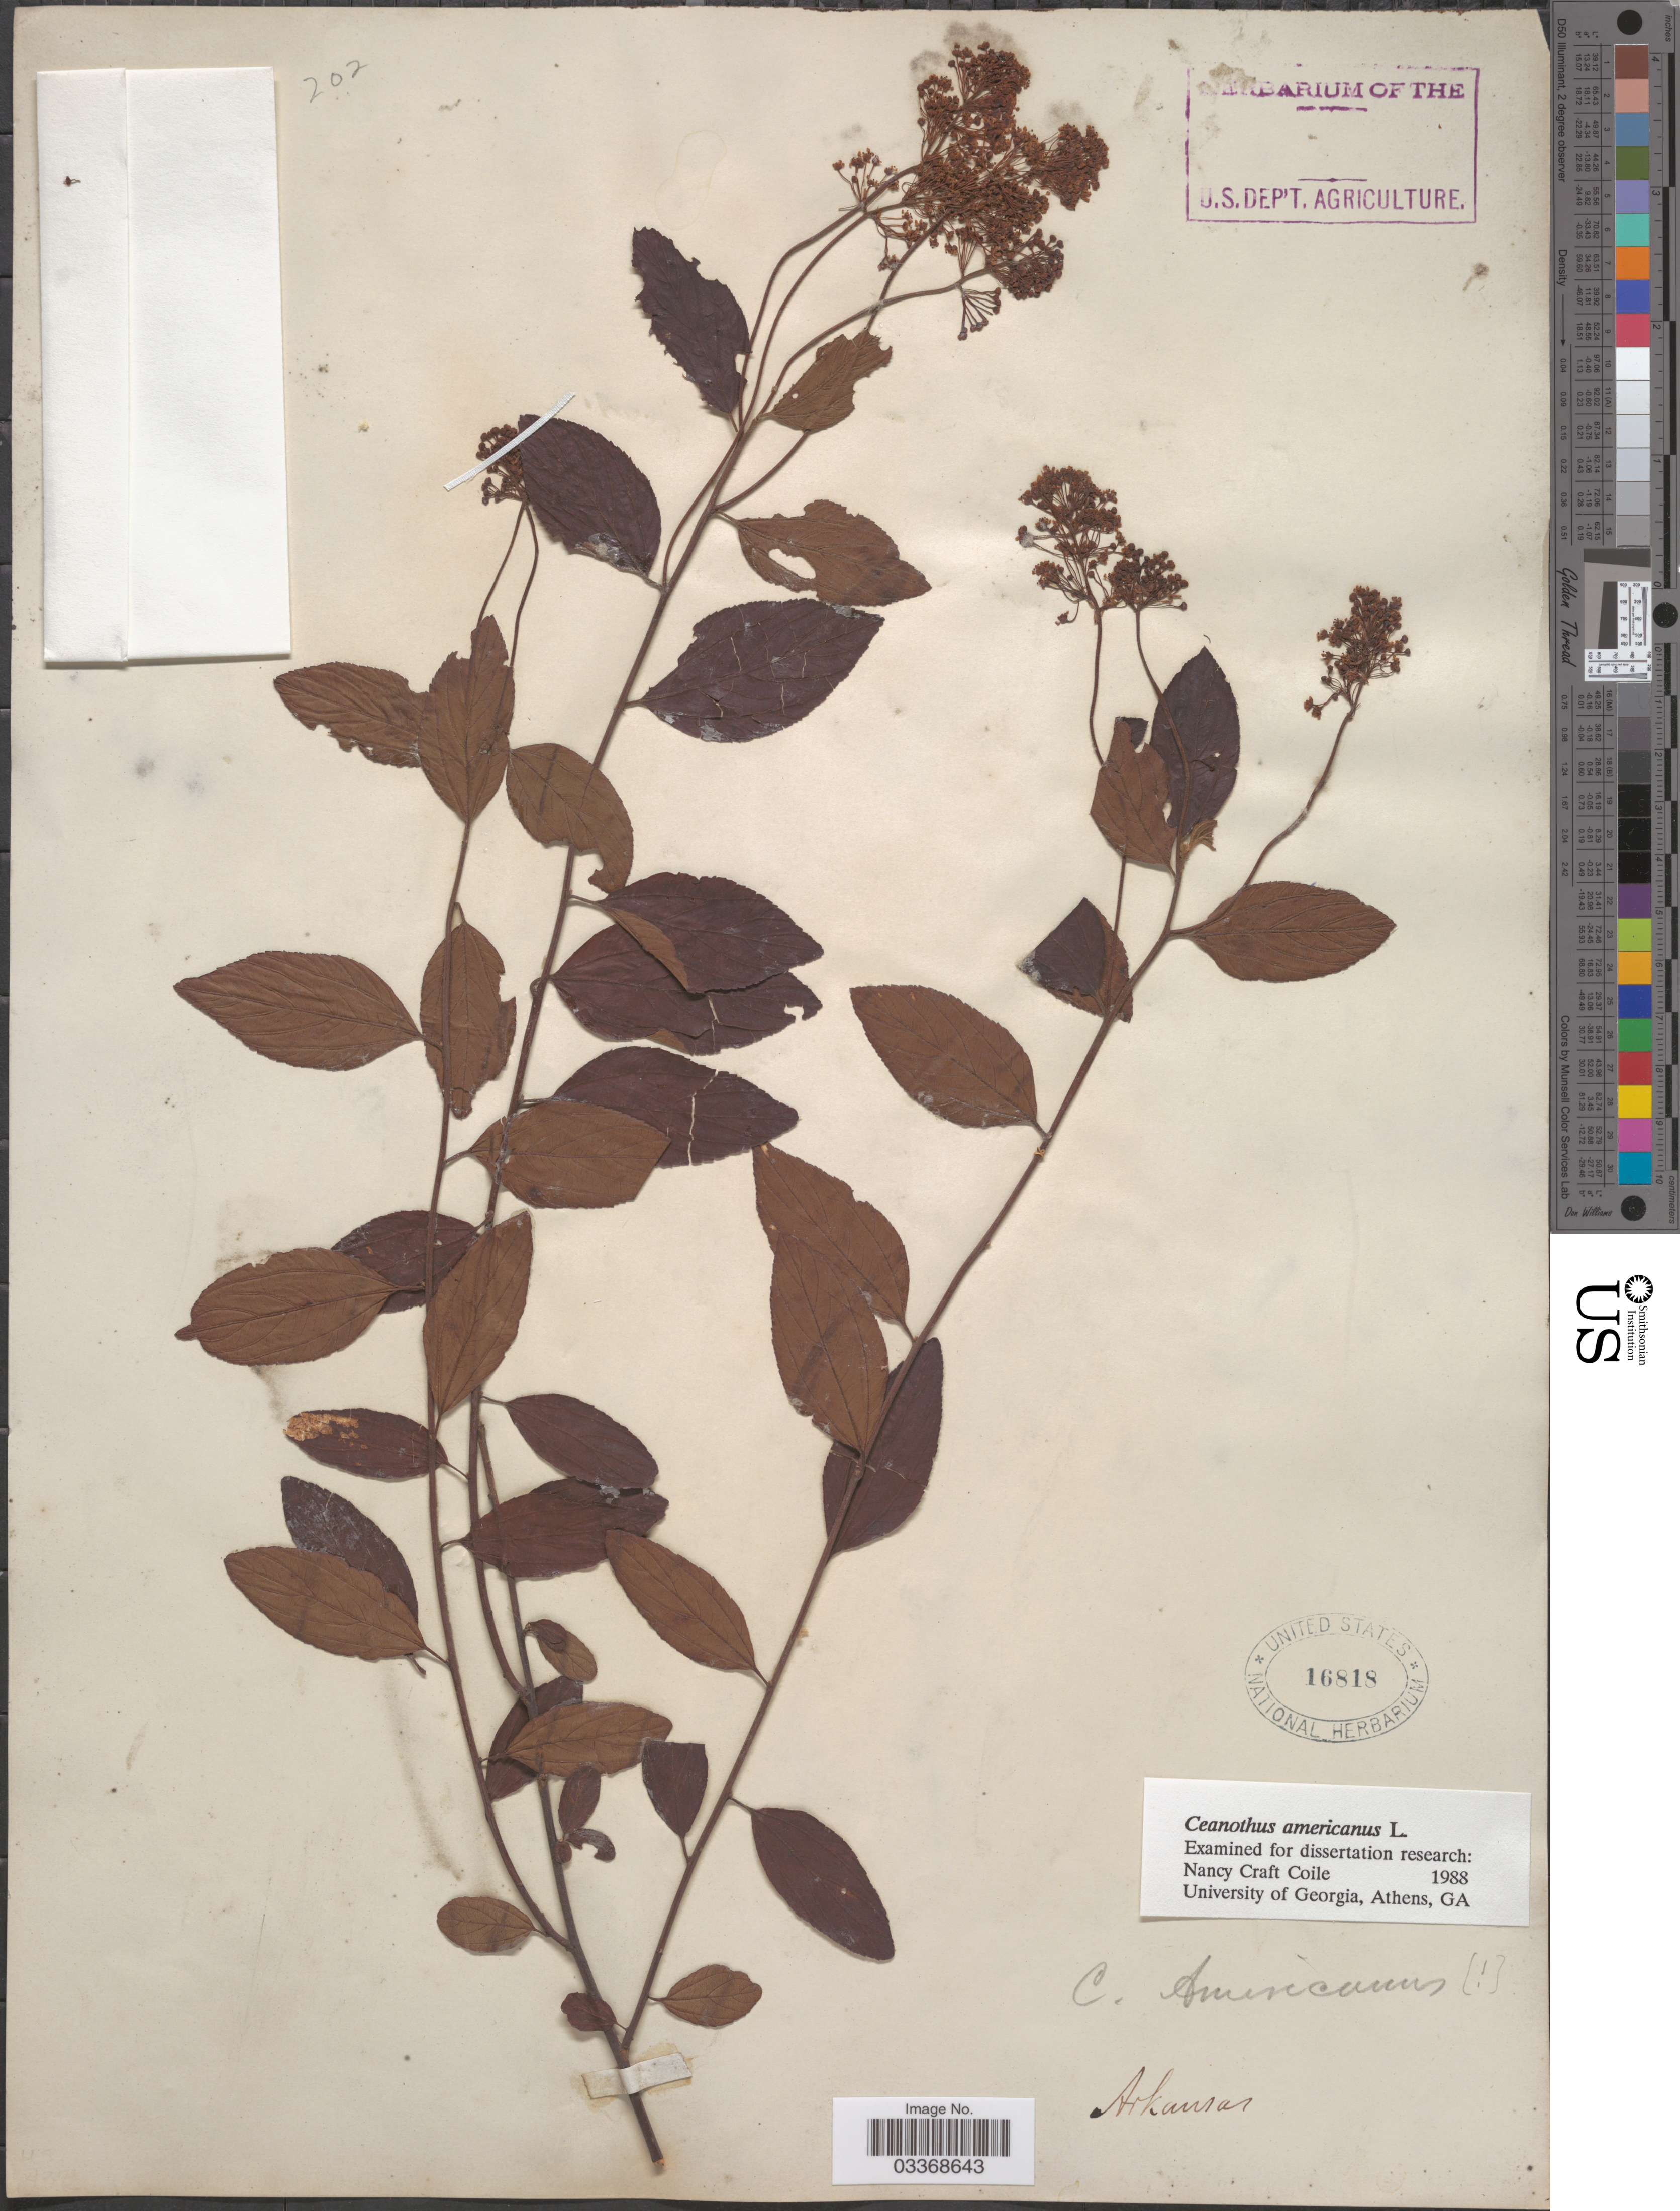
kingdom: Plantae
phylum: Tracheophyta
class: Magnoliopsida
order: Rosales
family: Rhamnaceae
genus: Ceanothus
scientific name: Ceanothus americanus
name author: L.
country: United States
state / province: Arkansas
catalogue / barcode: US 16818